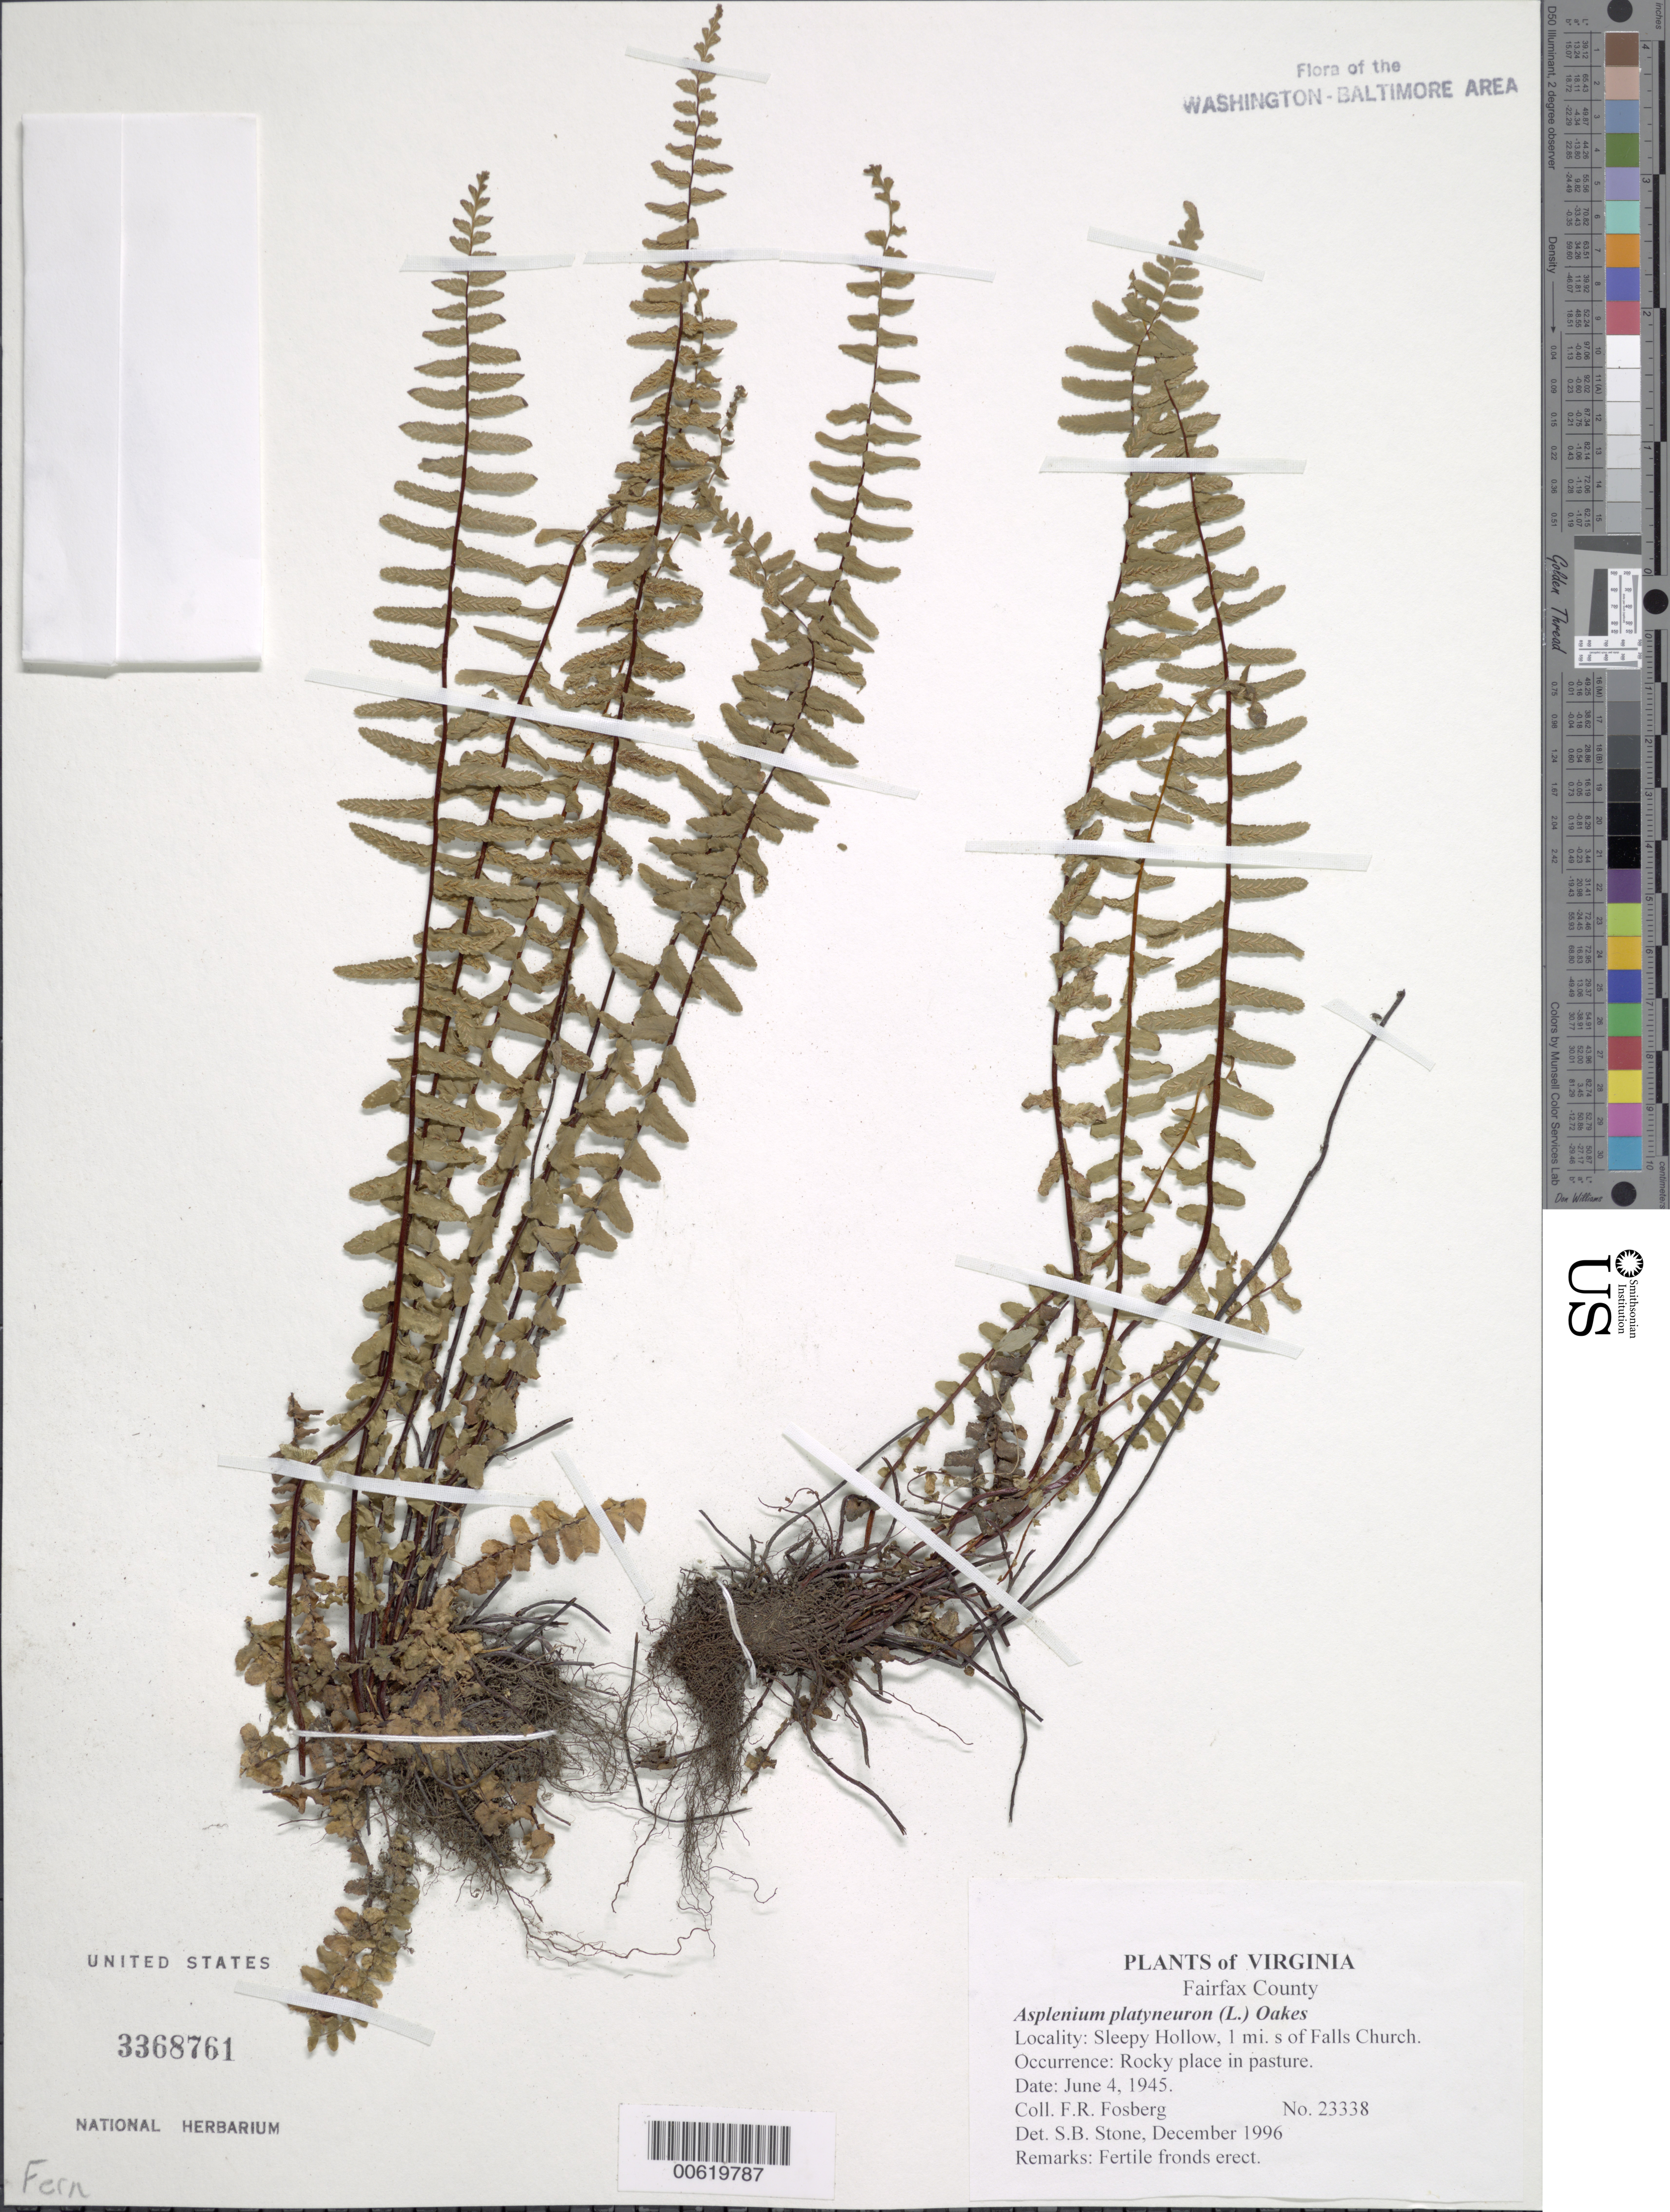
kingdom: Plantae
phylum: Tracheophyta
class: Polypodiopsida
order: Polypodiales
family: Aspleniaceae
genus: Asplenium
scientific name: Asplenium platyneuron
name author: (L.) Britton, Stearns & Poggenb.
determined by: Stone, S. B.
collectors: F. R. Fosberg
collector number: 23338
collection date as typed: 04 Jun 1945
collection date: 1945-06-04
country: United States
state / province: Virginia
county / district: Fairfax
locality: Sleepy Hollow, 1 mi. S of Falls Church.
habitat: Rocky place in pasture.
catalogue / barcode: US 3368761